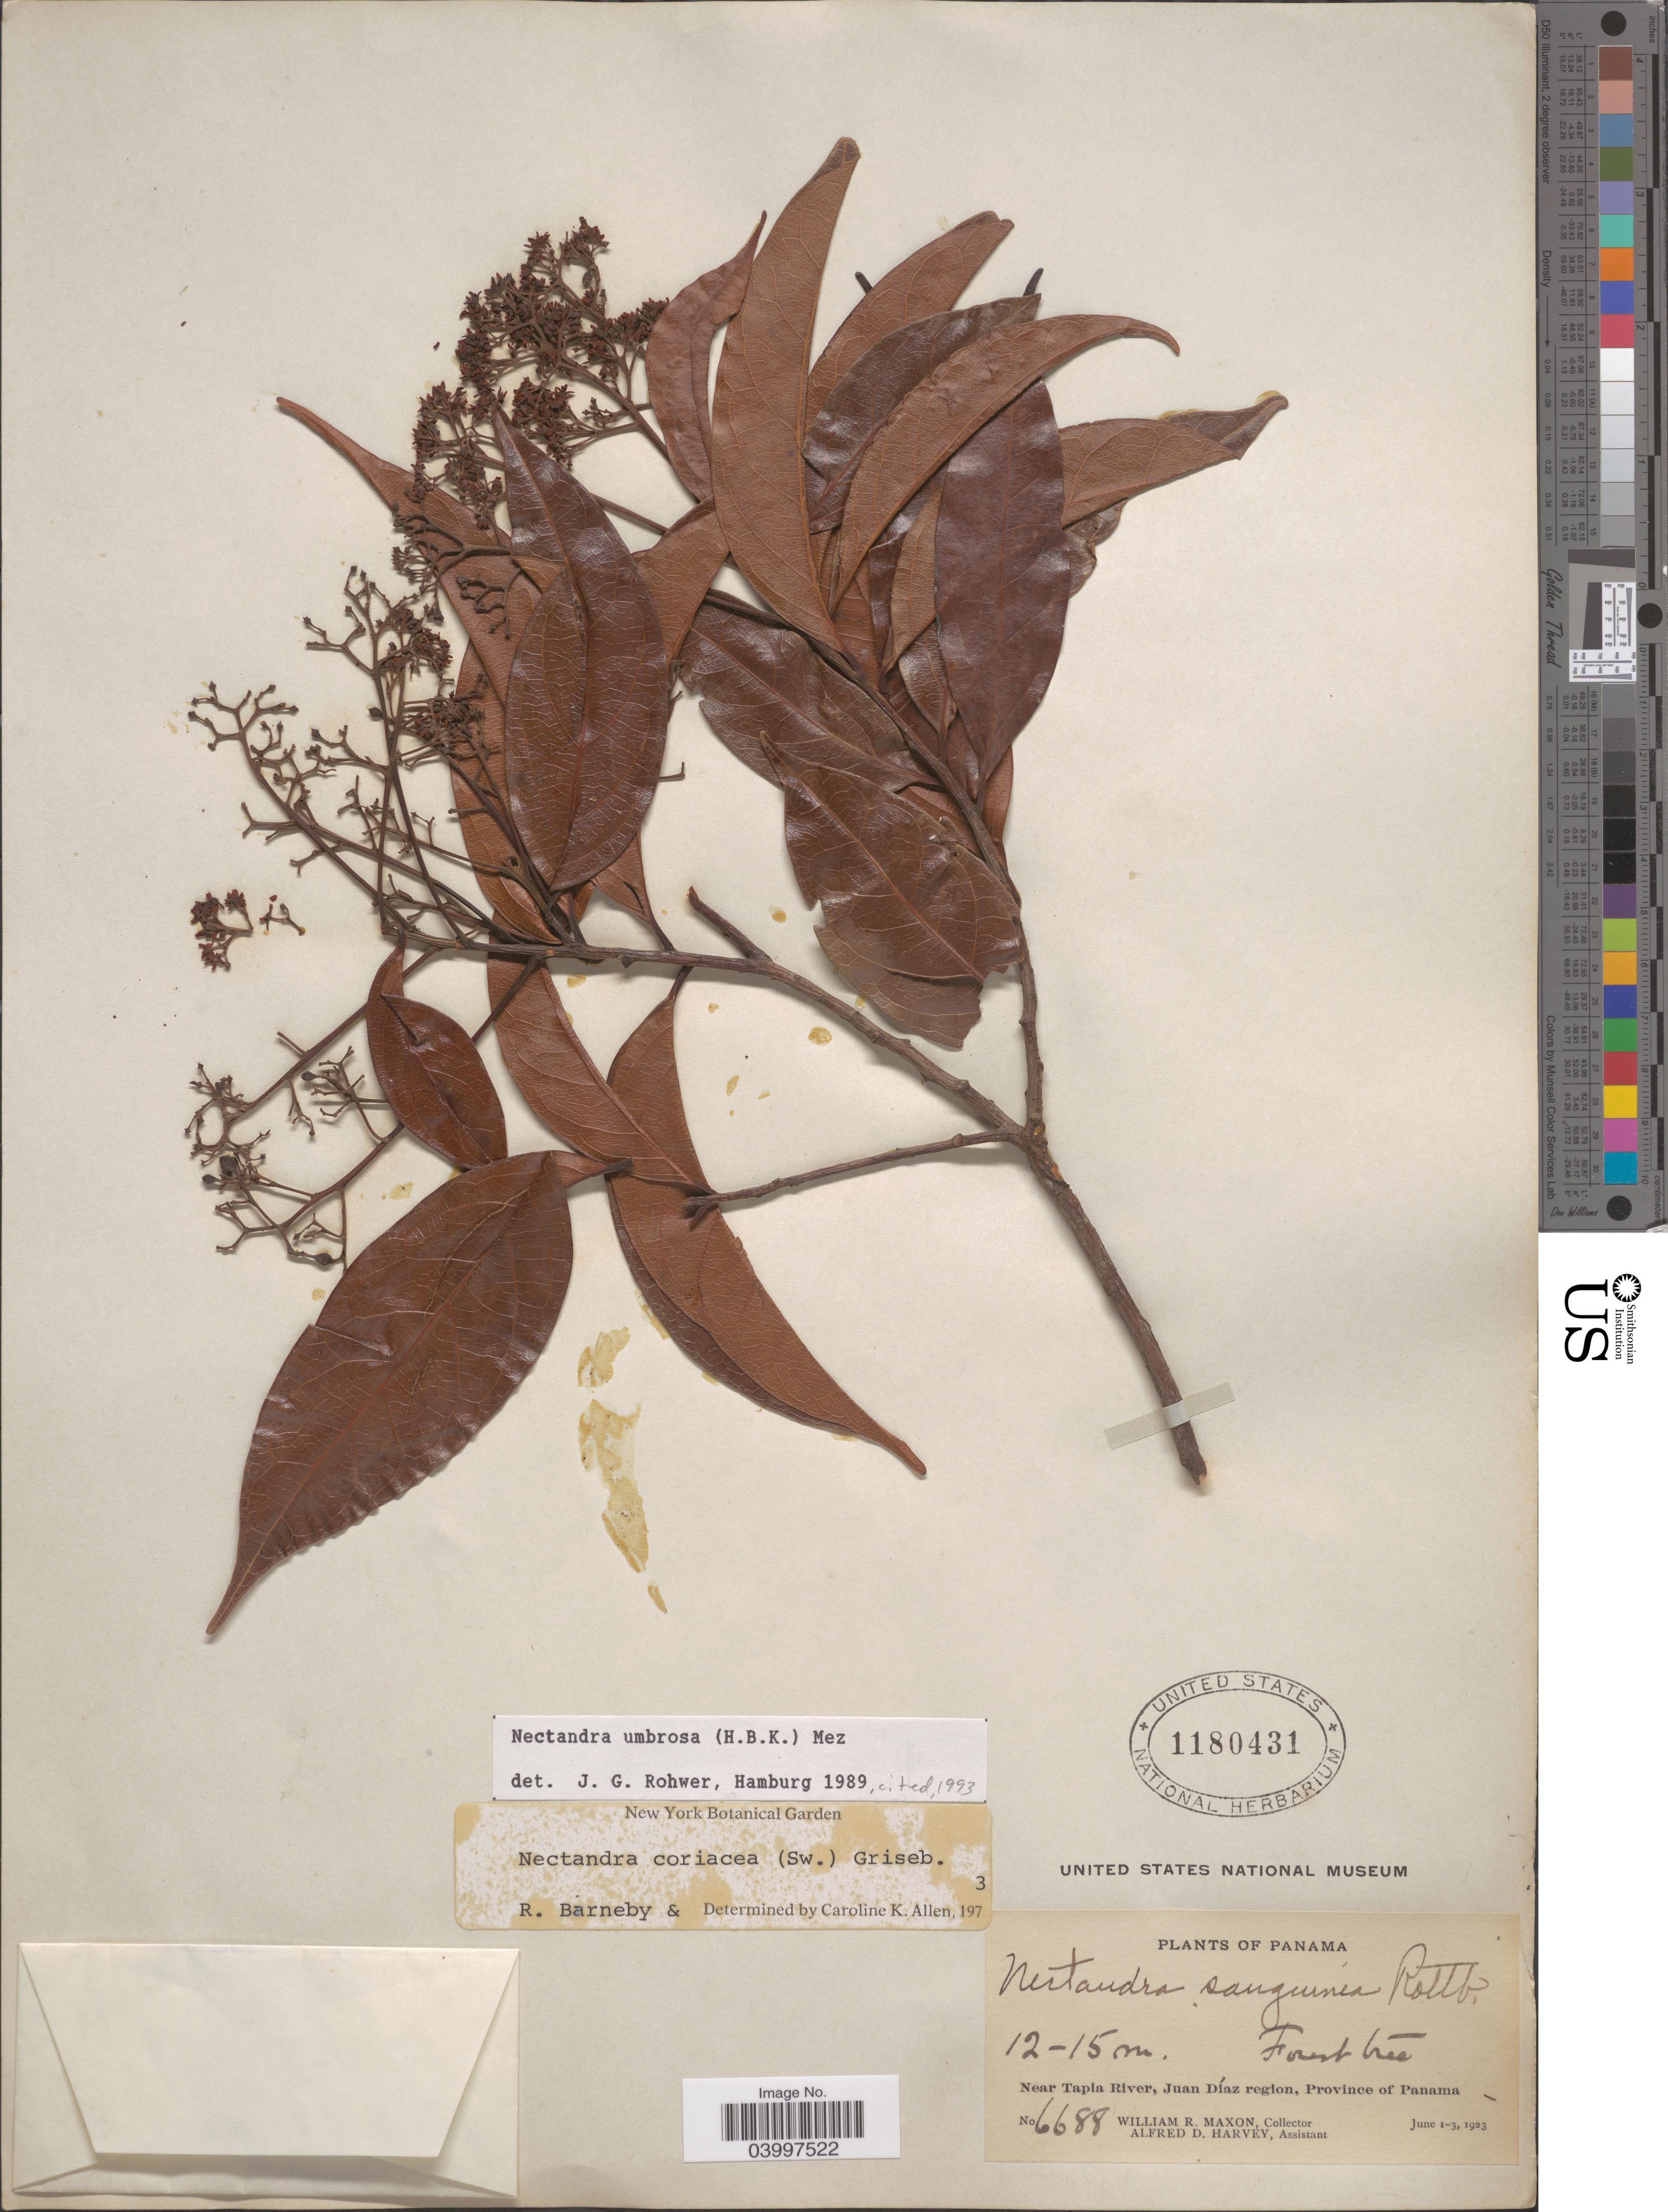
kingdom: Plantae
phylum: Tracheophyta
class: Magnoliopsida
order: Laurales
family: Lauraceae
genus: Nectandra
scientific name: Nectandra umbrosa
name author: (Kunth) Mez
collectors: W. R. Maxon & A. D. Harvey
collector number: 6688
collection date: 1923-06-01/1923-06-03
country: Panama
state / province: Panamá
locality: Near Tapia River, Juan Díaz region.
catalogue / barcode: US 1180431